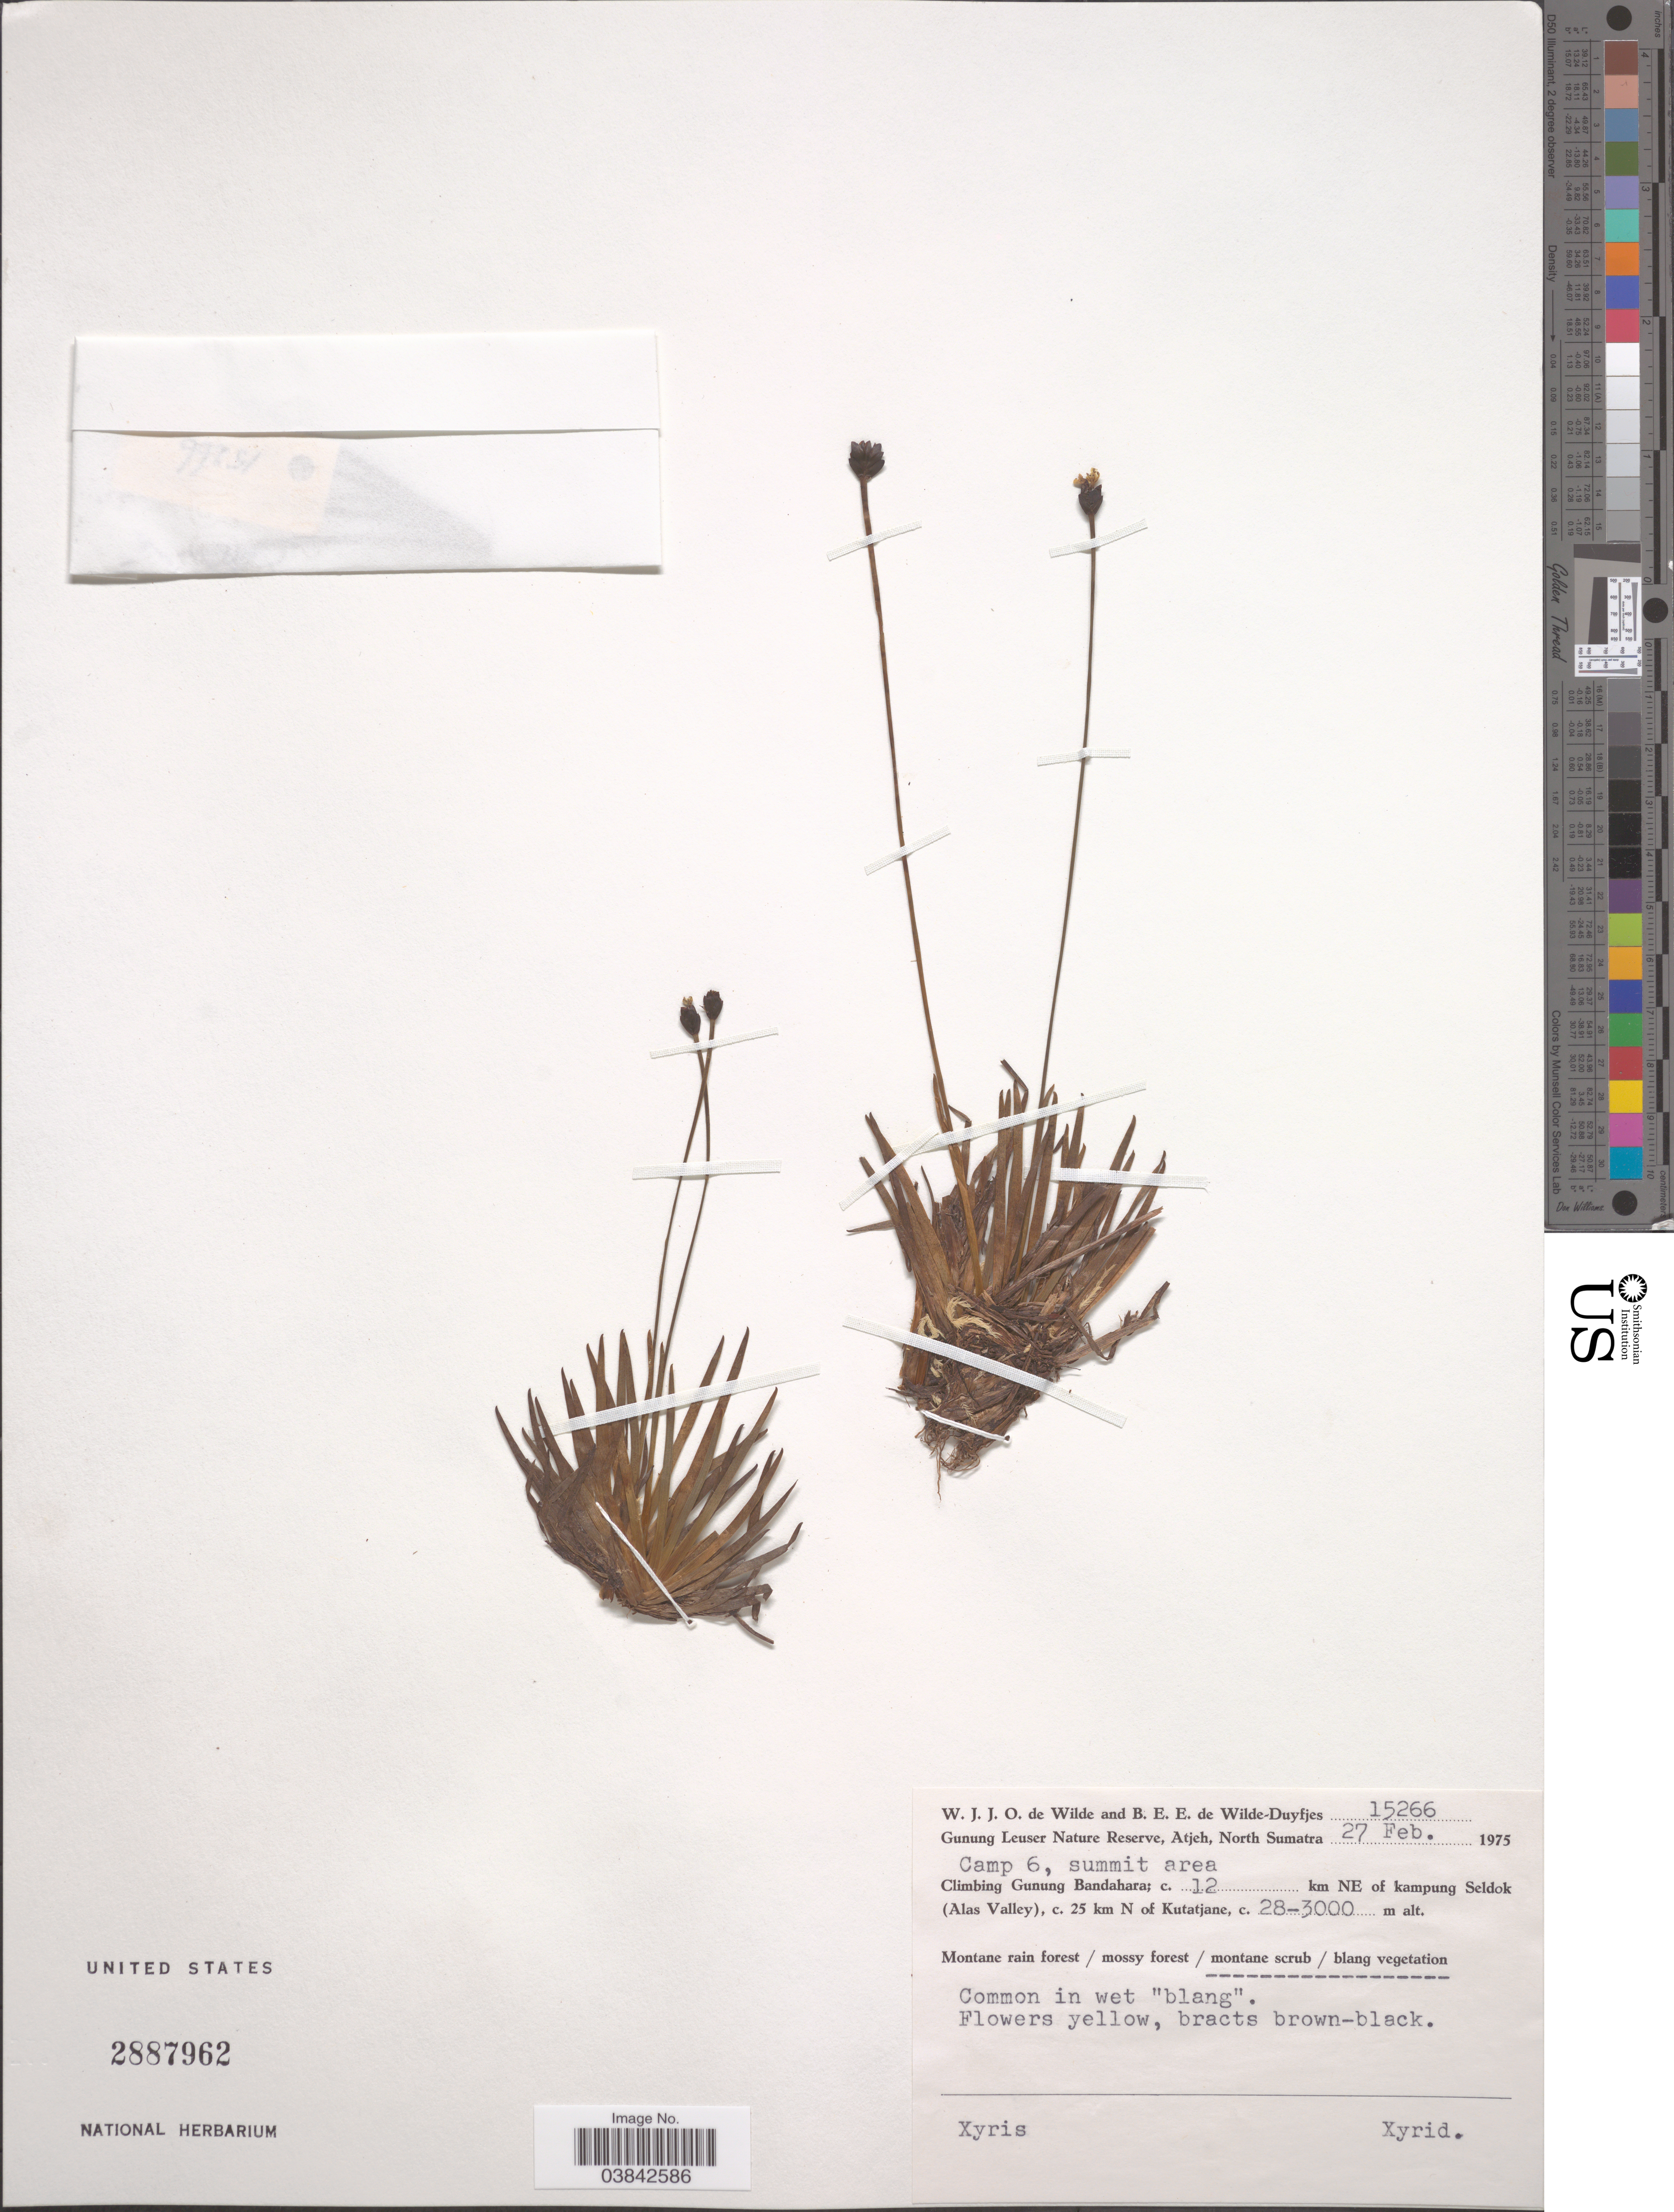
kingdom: Plantae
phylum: Tracheophyta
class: Liliopsida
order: Poales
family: Xyridaceae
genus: Xyris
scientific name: Xyris sp.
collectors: W. J. de Wilde & B. E. de Wilde-Duyfjes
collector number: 15266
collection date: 1975-02-27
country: Indonesia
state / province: Sumatra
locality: Gunung Leuser Nature Reserve, Atjeh, North Sumatra. Camp 6, summit area. Gunung Bandahara; c. 12 km NE of kampung Seldok (Alas Valley), c. 25 km N of Kutatjane.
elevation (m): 2800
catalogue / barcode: US 2887962